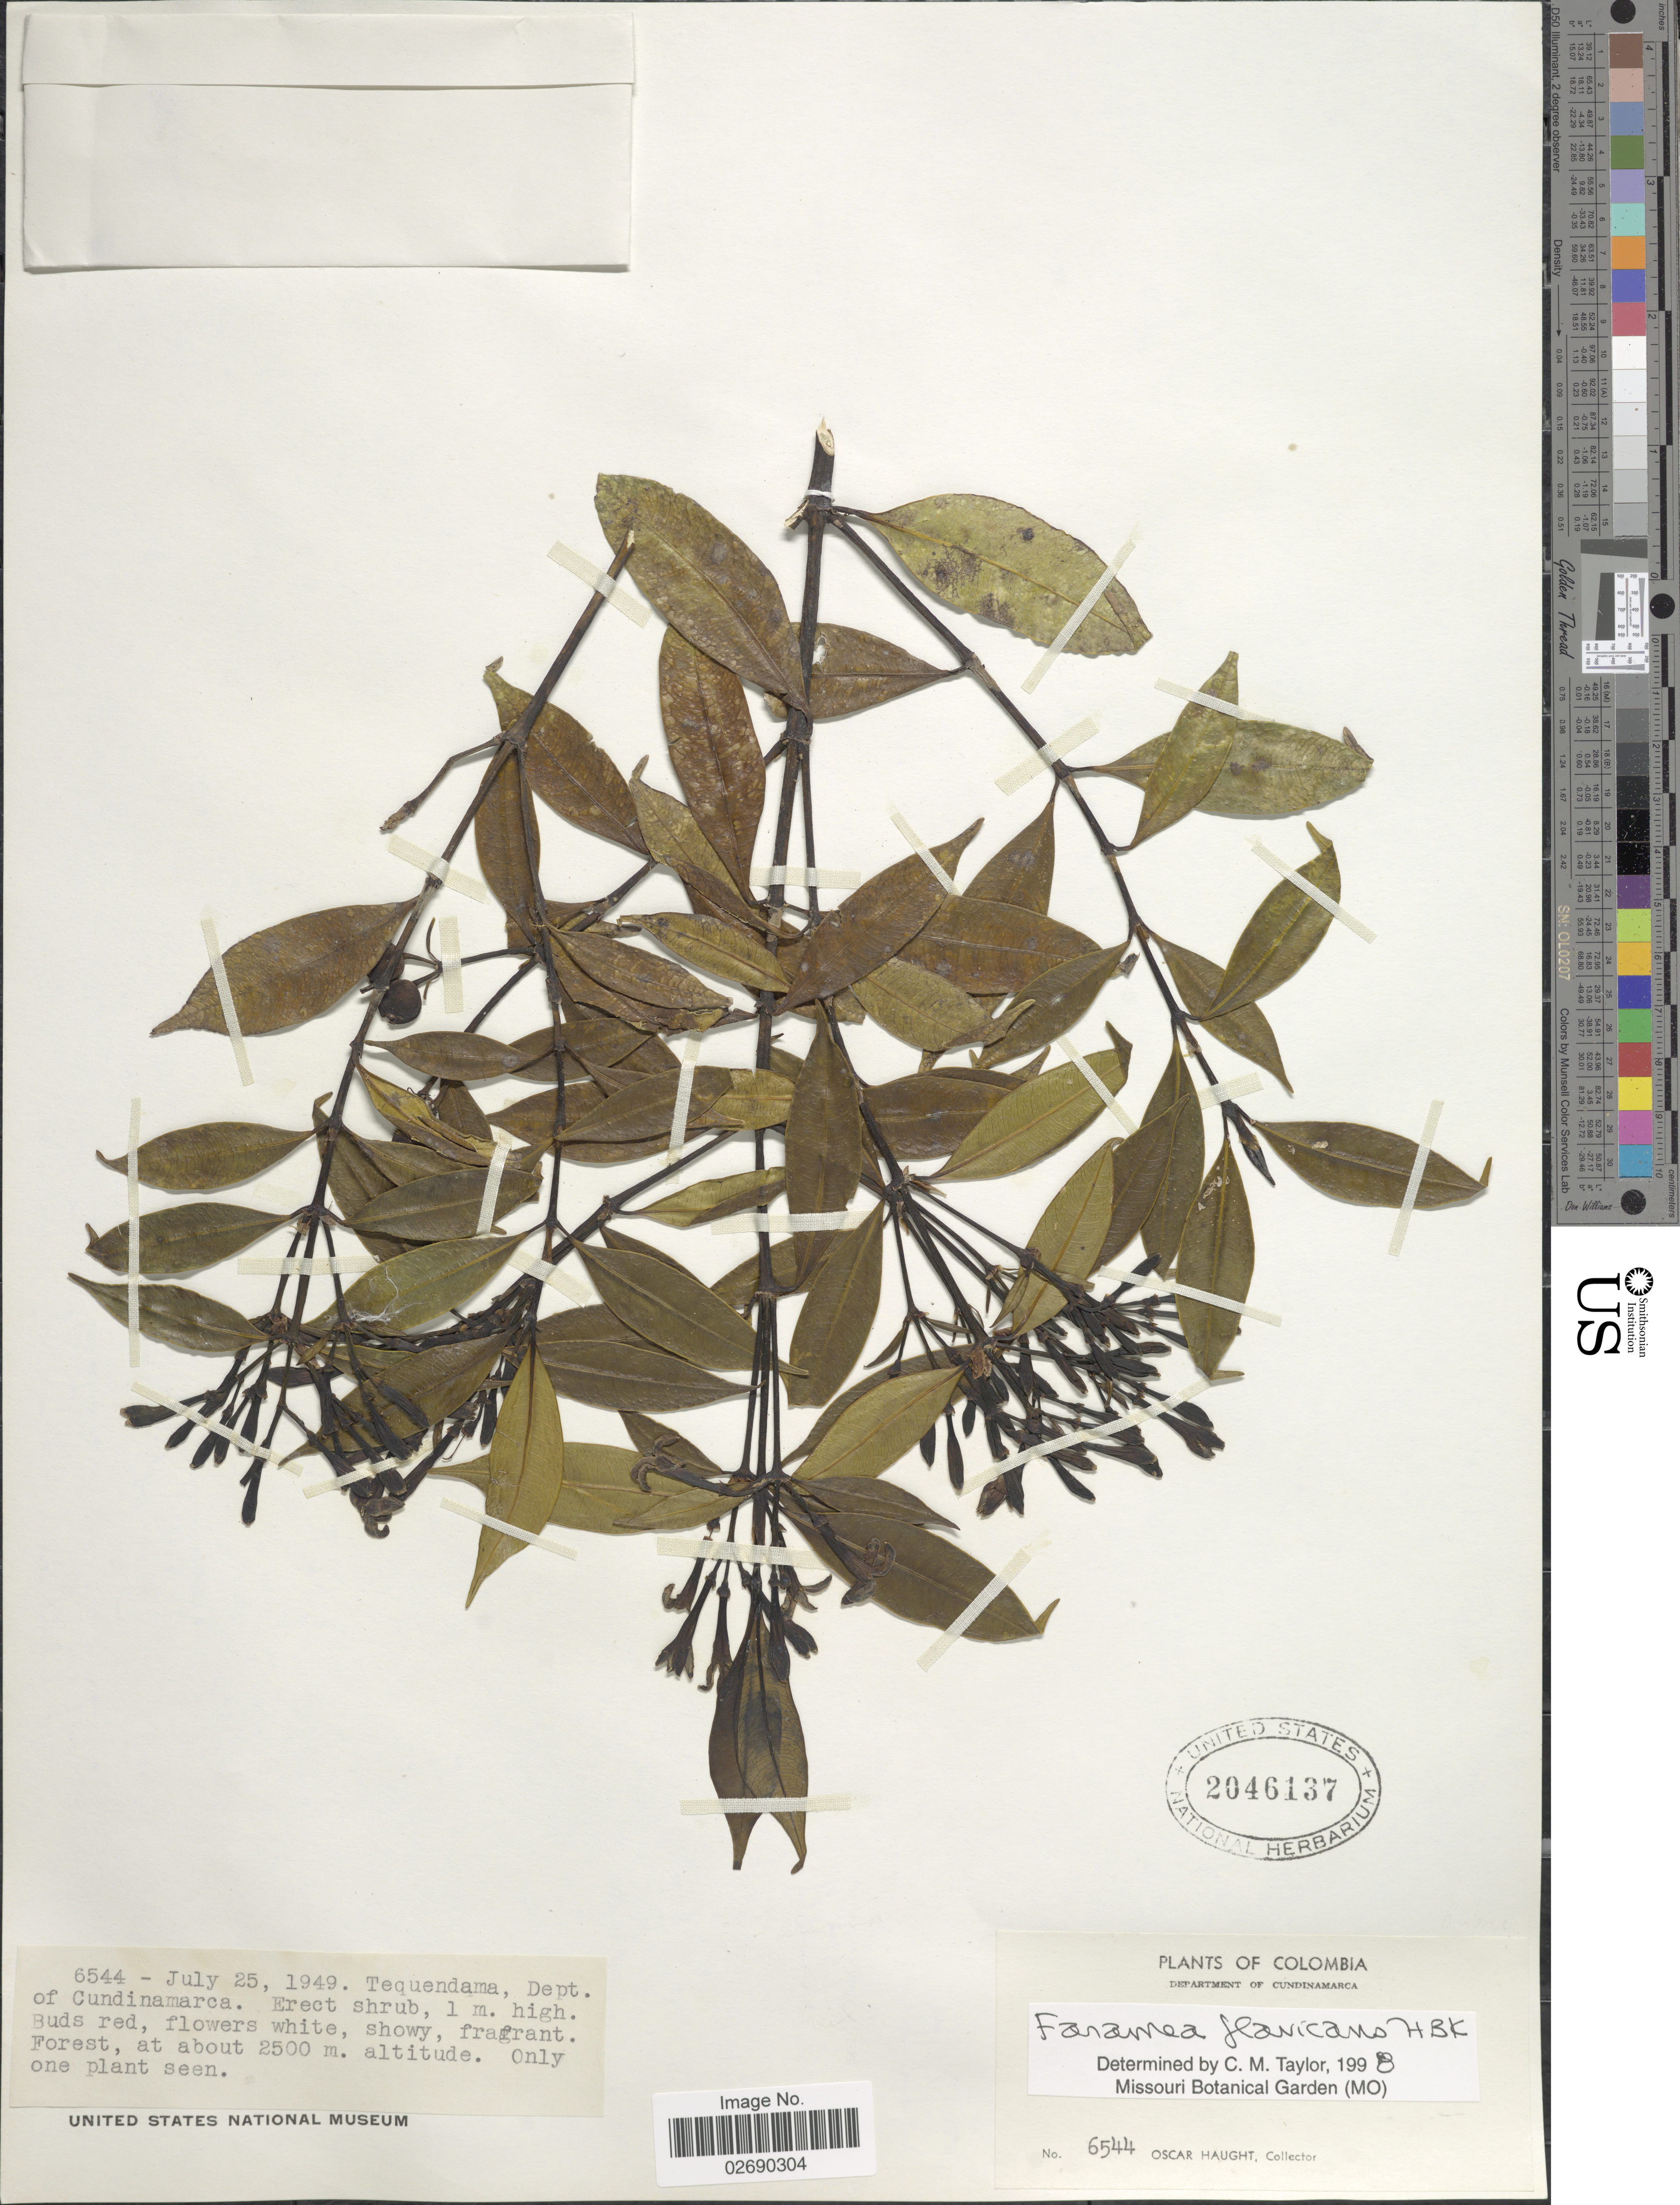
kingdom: Plantae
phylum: Tracheophyta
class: Magnoliopsida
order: Gentianales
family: Rubiaceae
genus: Faramea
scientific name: Faramea flavicans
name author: (Roem. & Schult.) Standl.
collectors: O. Haught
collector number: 6544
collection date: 1949-07-25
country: Colombia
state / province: Cundinamarca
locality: Department of Cundinamarca, Tequendama, Forest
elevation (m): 2500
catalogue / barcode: US 2046137